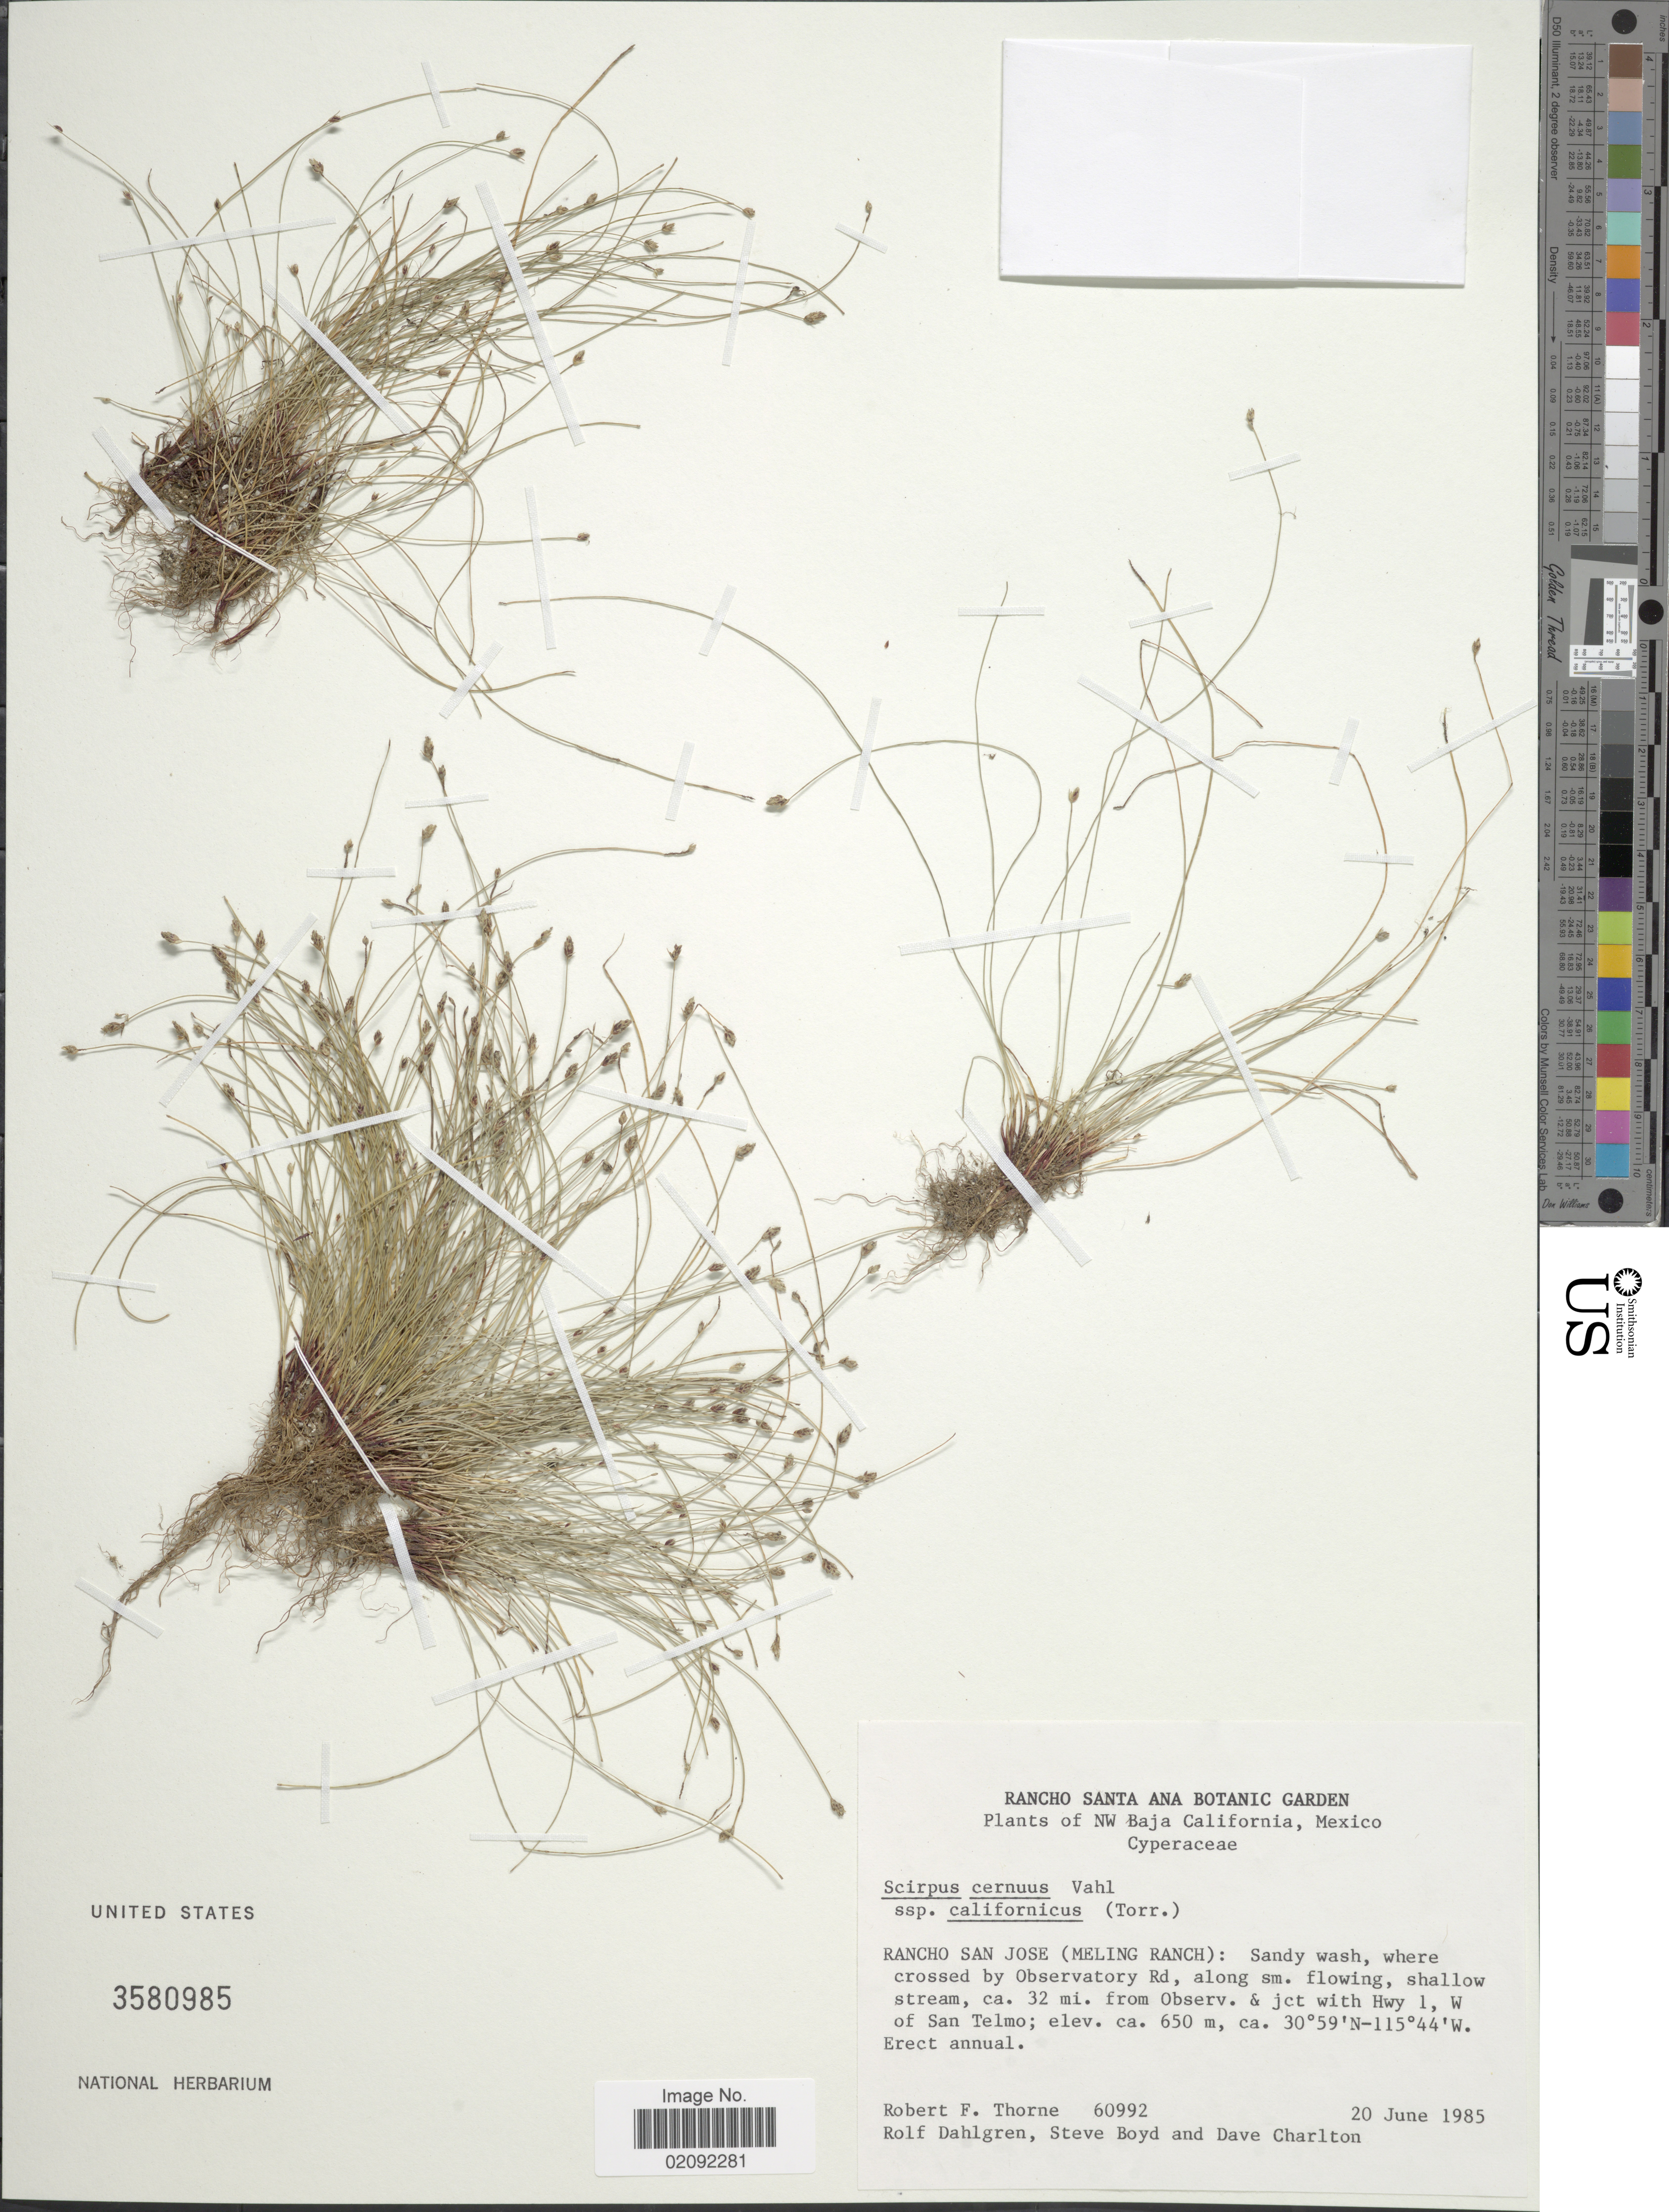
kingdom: Plantae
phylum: Tracheophyta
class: Liliopsida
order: Poales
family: Cyperaceae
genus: Isolepis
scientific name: Isolepis cernua var. cernua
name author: (Vahl) Roem. & Schult.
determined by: Strong, Mark T., (BOT), Smithsonian Institution - National Museum of Natural History (UNITED STATES)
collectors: R. F. Thorne, R. Dahlgren, S. Boyd & D. Charlton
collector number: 60992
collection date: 1985-06-20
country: Mexico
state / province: Baja California Norte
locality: NW Baja California, Rancho San Jose (Meling Ranch): Sandy wash, where crossed by Observatory Rd, along sm. flowing, shallow stream, ca. 32 mi from Observ, & jct with Hwy 1, W of San Telmo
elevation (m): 650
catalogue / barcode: US 3580985